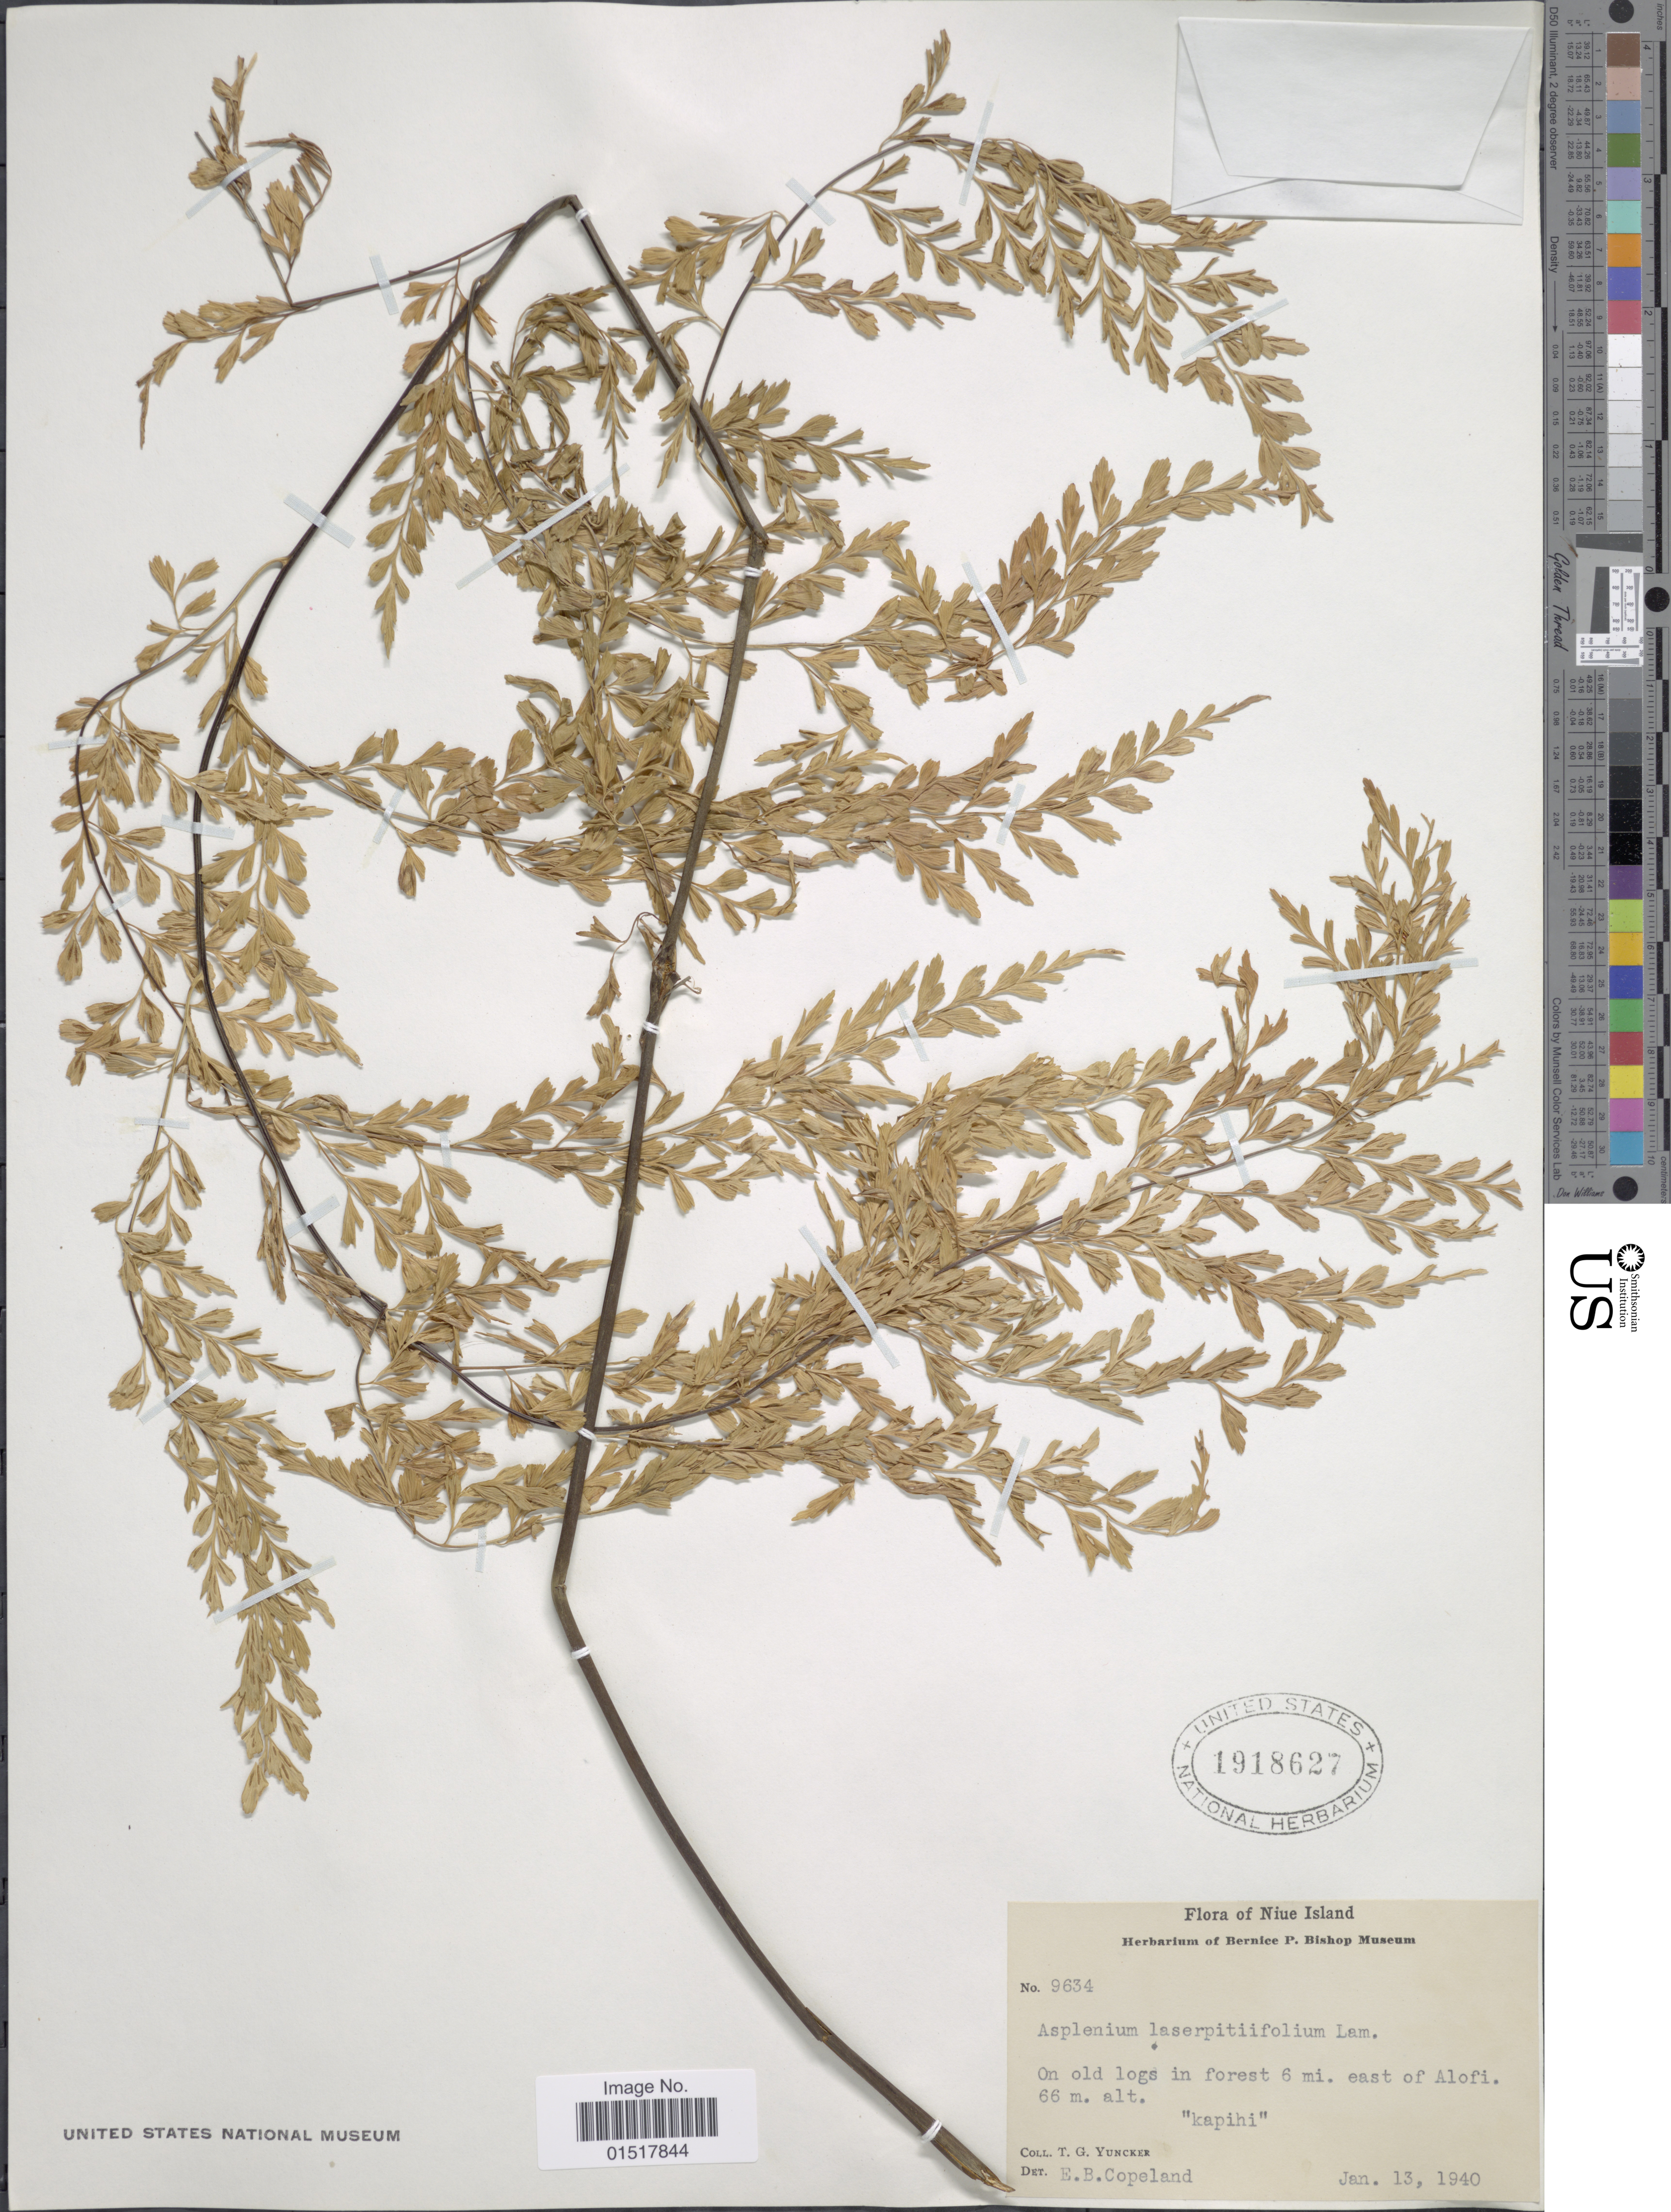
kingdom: Plantae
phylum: Tracheophyta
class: Polypodiopsida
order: Polypodiales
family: Aspleniaceae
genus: Asplenium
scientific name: Asplenium laserpitiifolium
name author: Lam.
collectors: T. G. Yuncker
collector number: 9634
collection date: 1940-01-13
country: Niue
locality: Niue Island. On old logs in forest 6 mi. east of Alofi.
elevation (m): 66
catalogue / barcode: US 1918627